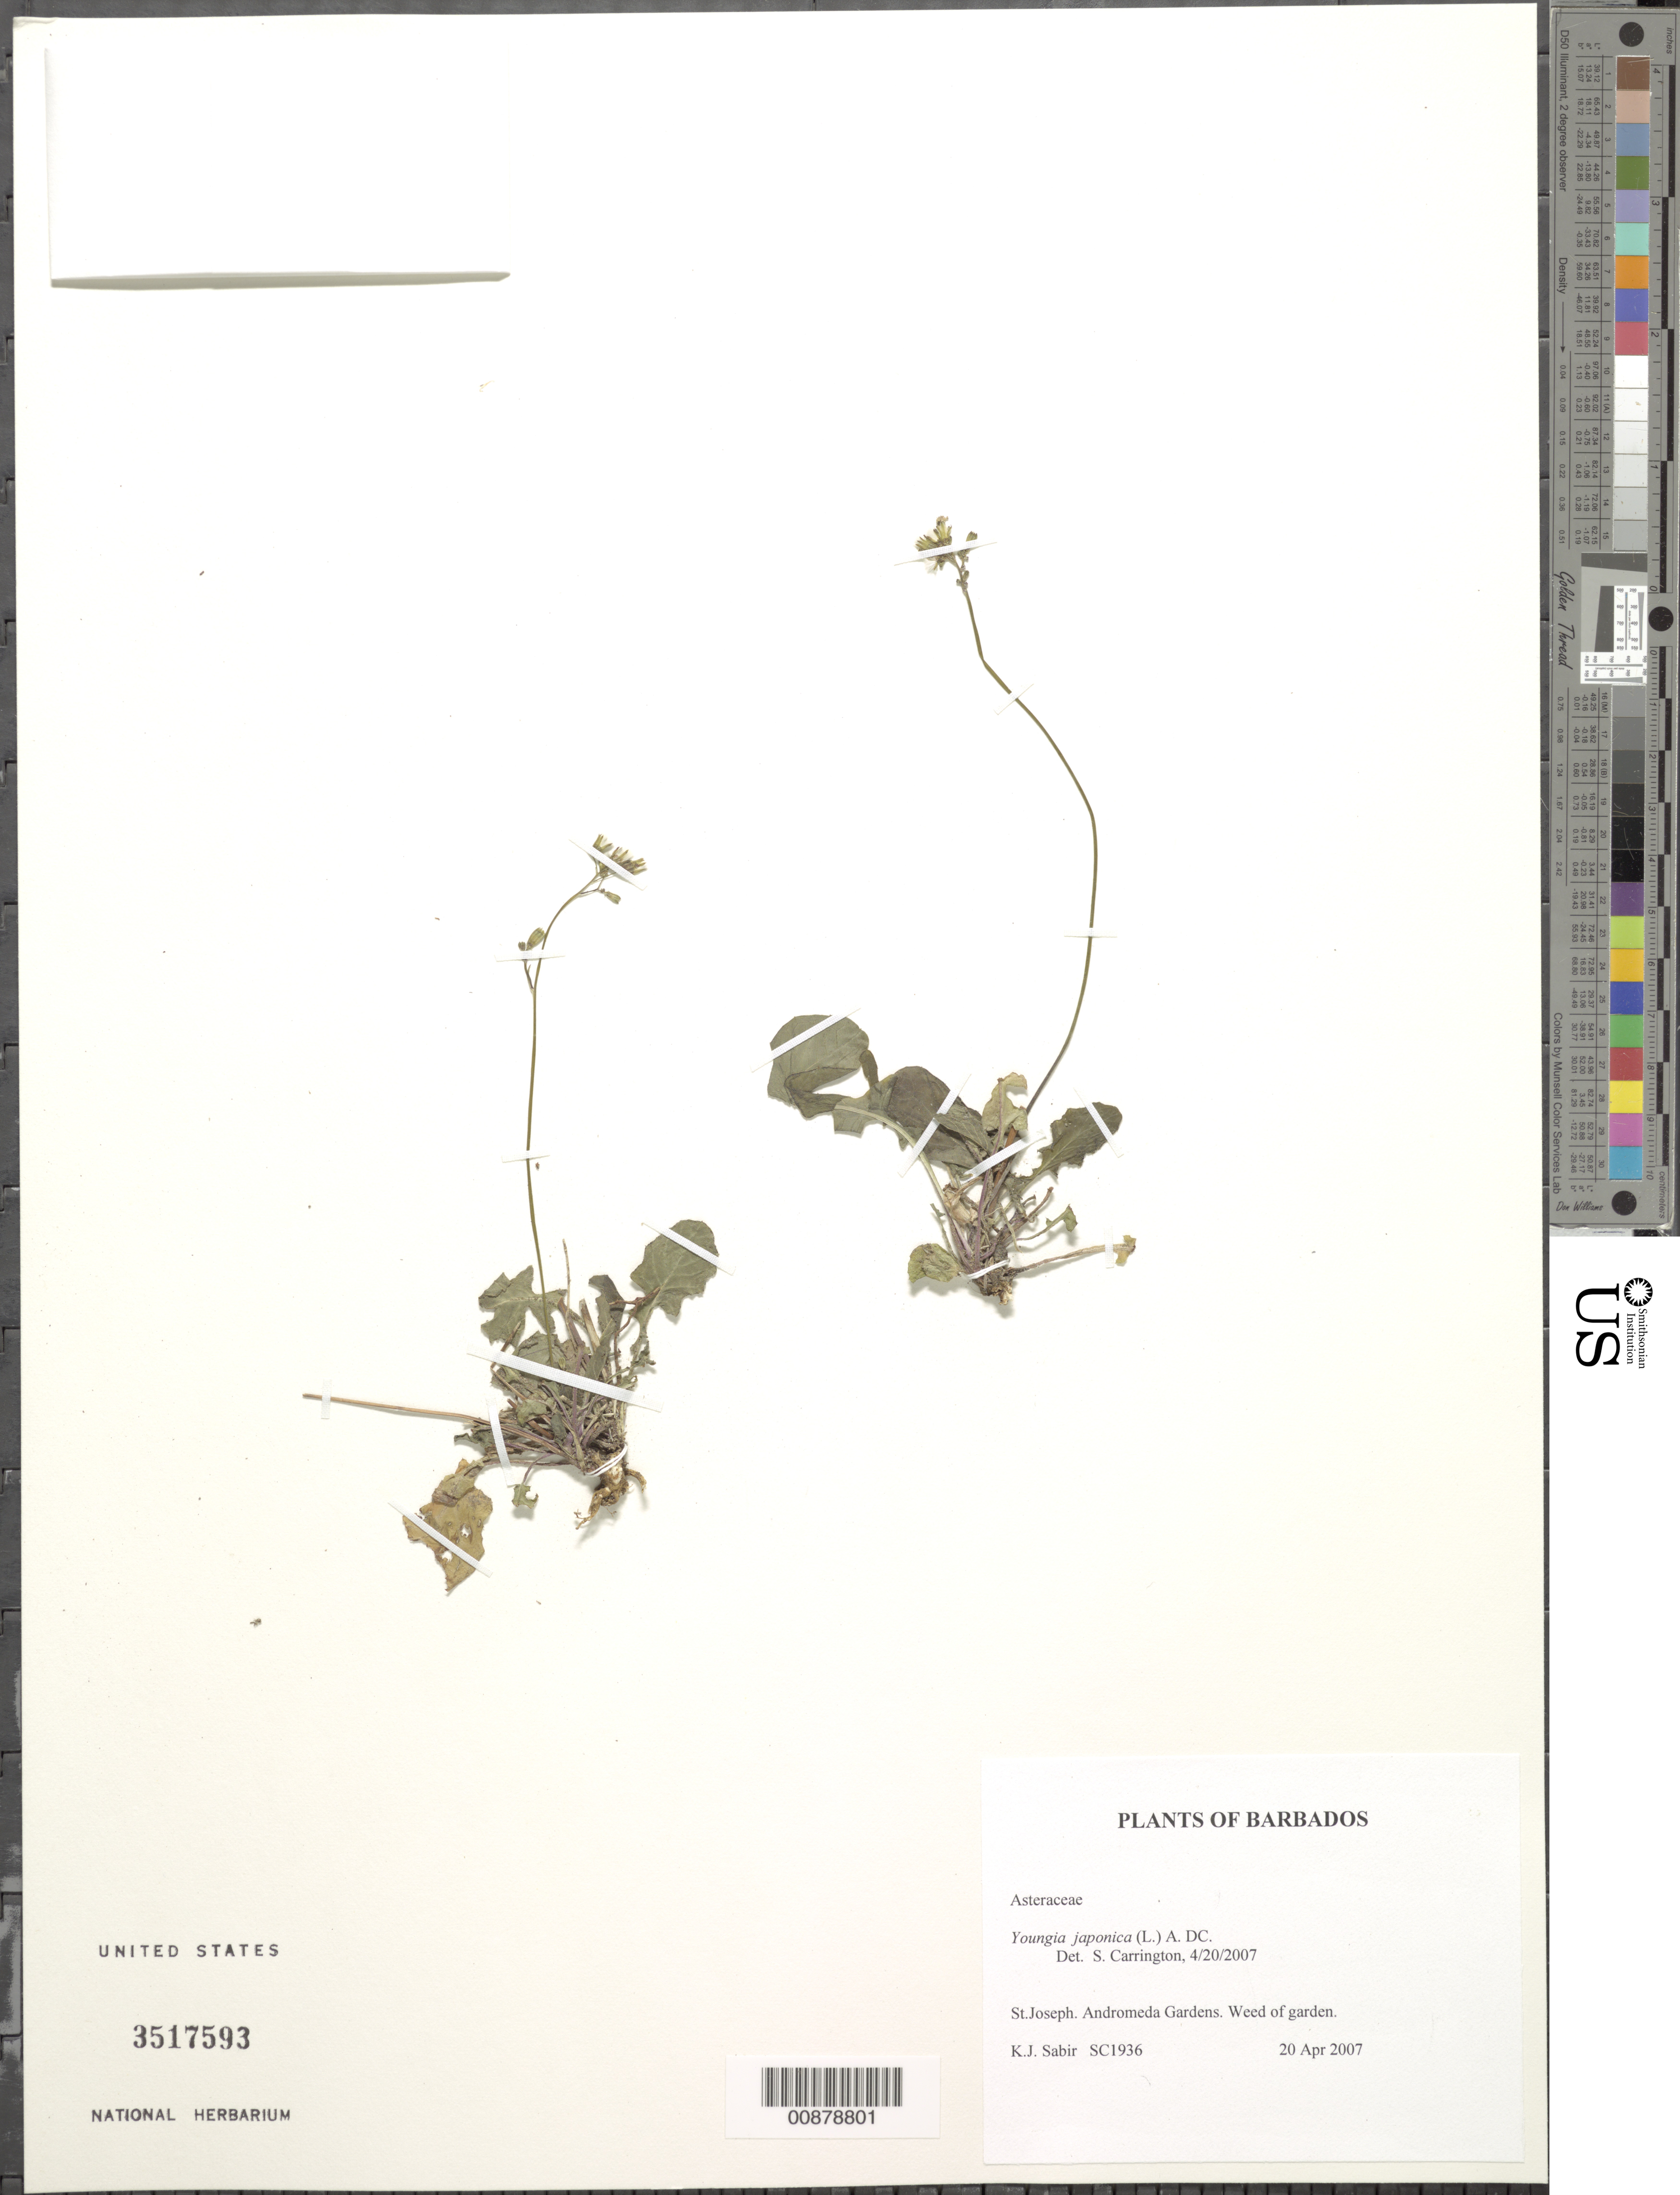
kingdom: Plantae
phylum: Tracheophyta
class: Magnoliopsida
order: Asterales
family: Asteraceae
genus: Youngia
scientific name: Youngia japonica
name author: (L.) DC.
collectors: K. Sabir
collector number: SC 1936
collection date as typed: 20 Apr 2007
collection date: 2007-04-20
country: Barbados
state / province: Saint Joseph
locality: Andromeda Gardens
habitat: Weed of garden.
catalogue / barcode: US 3517593